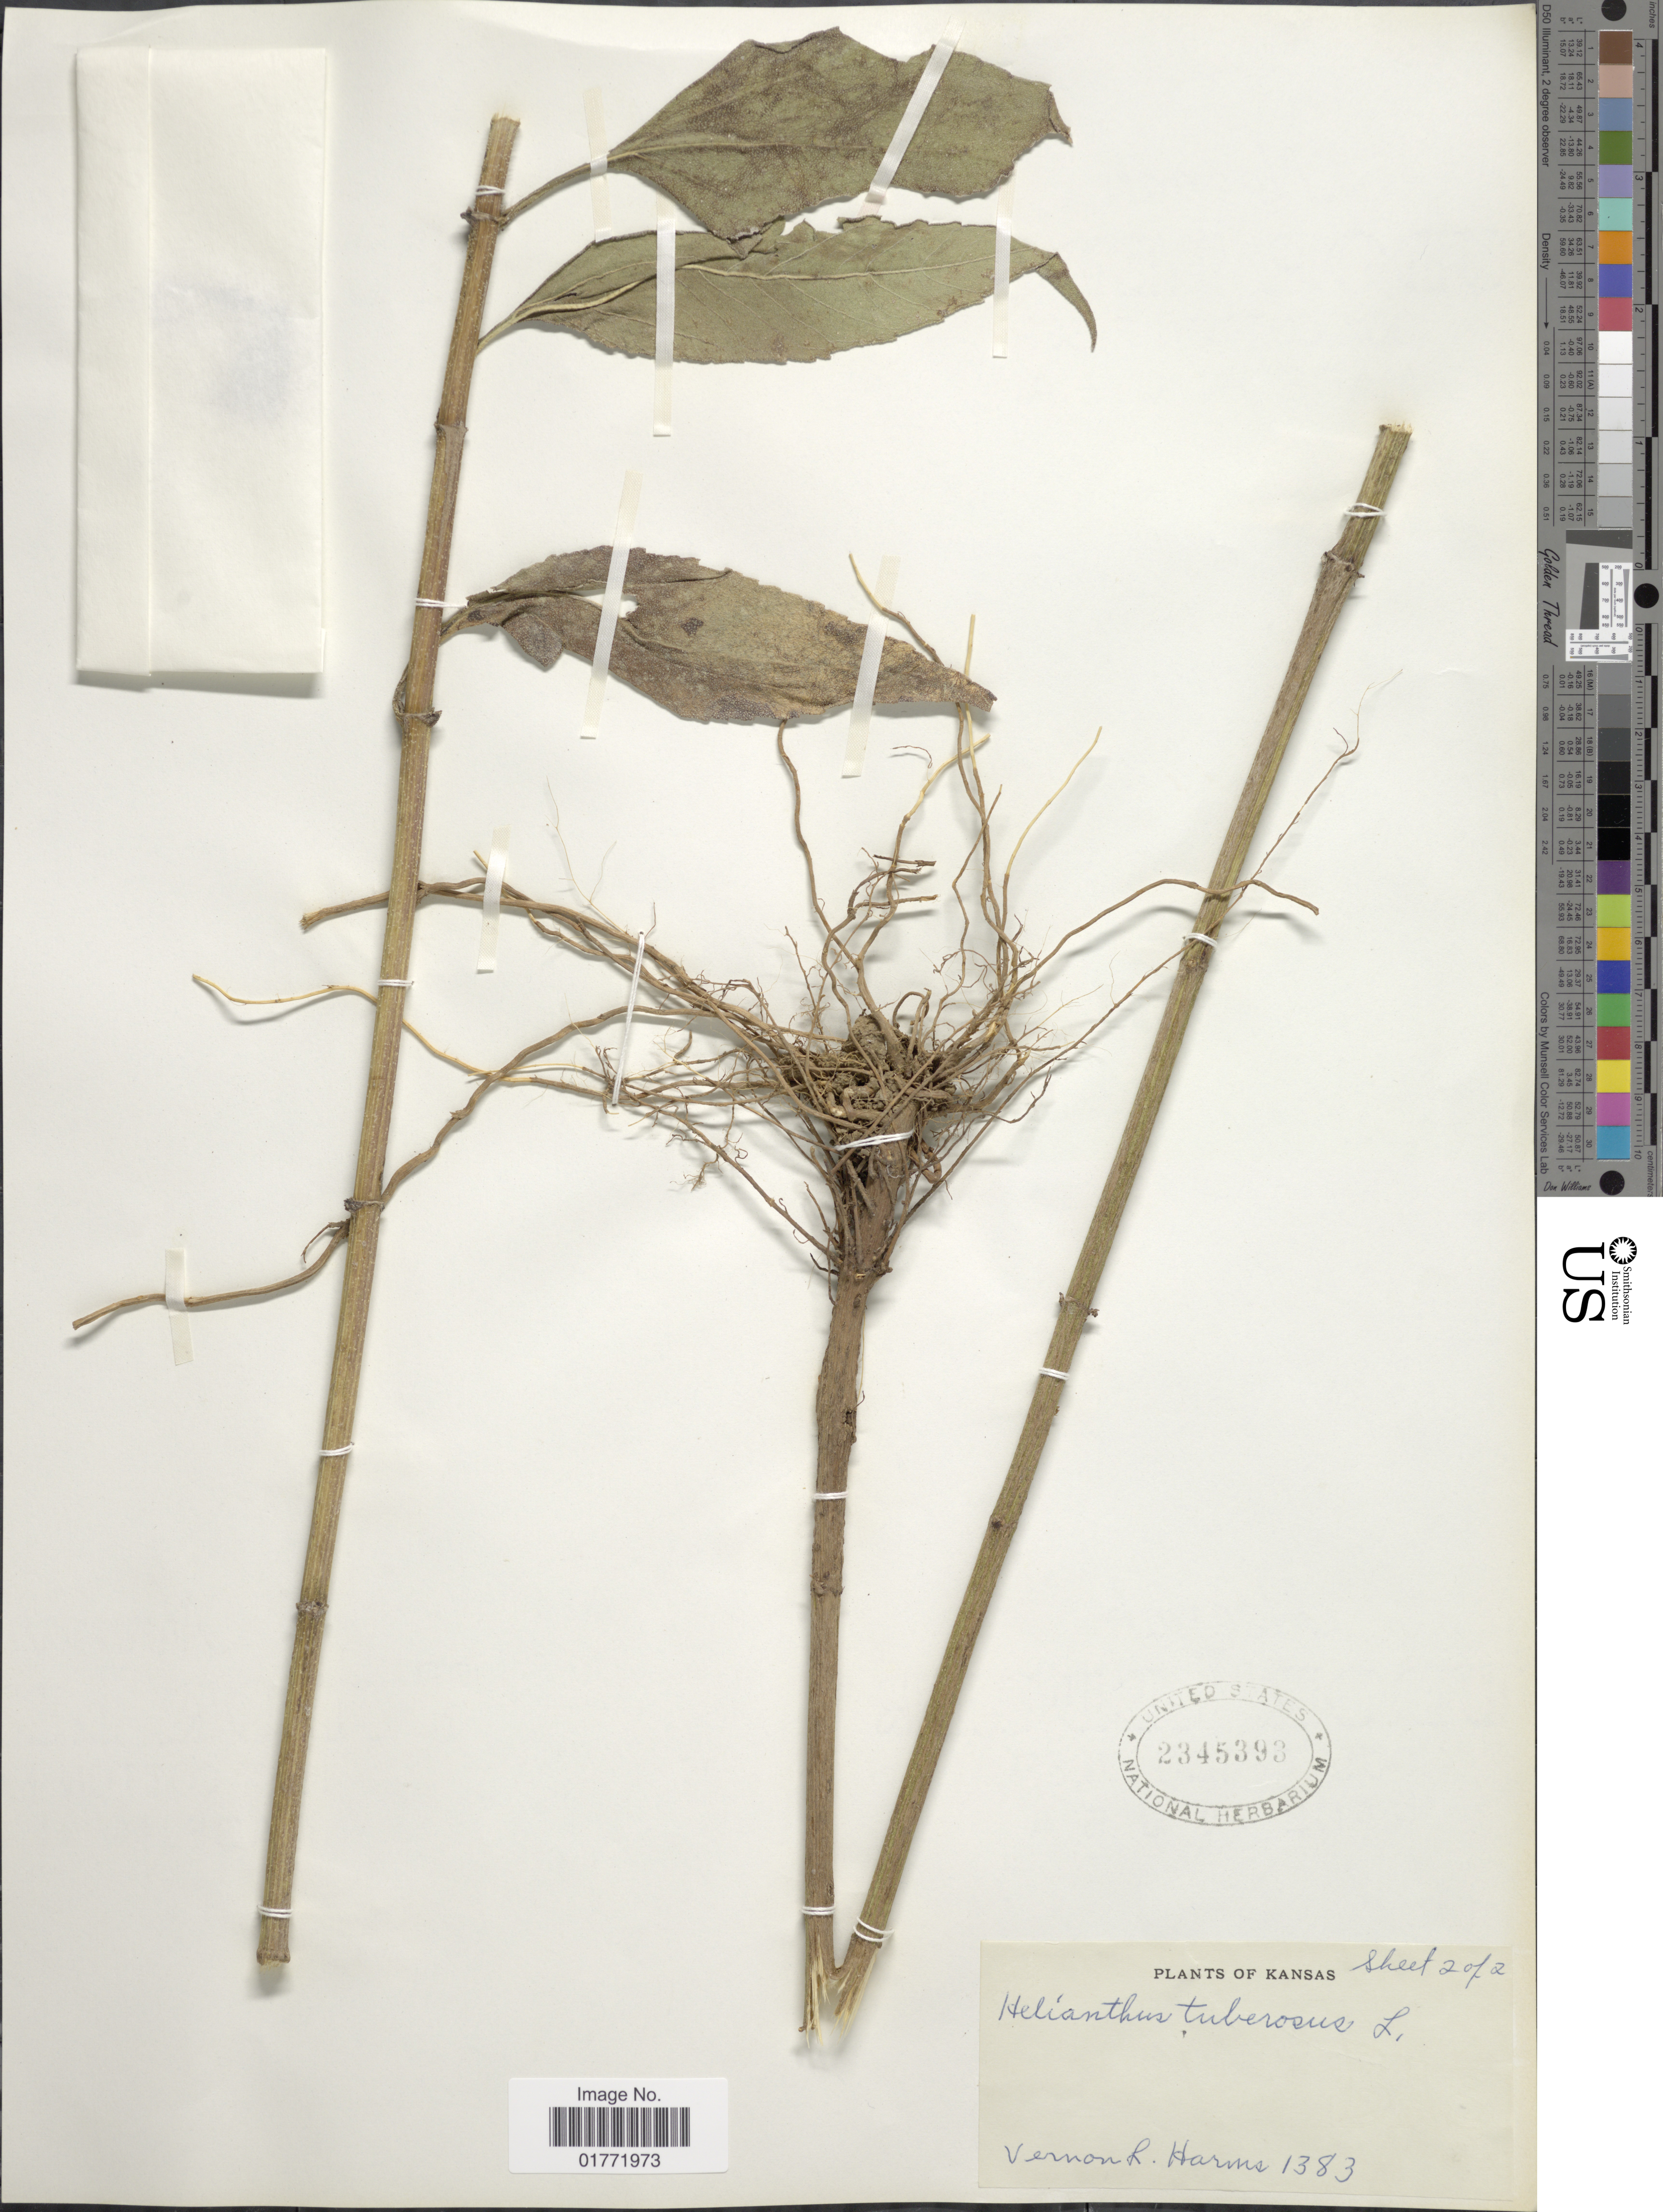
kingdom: Plantae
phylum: Tracheophyta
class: Magnoliopsida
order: Asterales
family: Asteraceae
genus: Helianthus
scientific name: Helianthus tuberosus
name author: L.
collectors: V. Harms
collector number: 1383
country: United States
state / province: Kansas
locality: Kansas.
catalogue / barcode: US 2345393